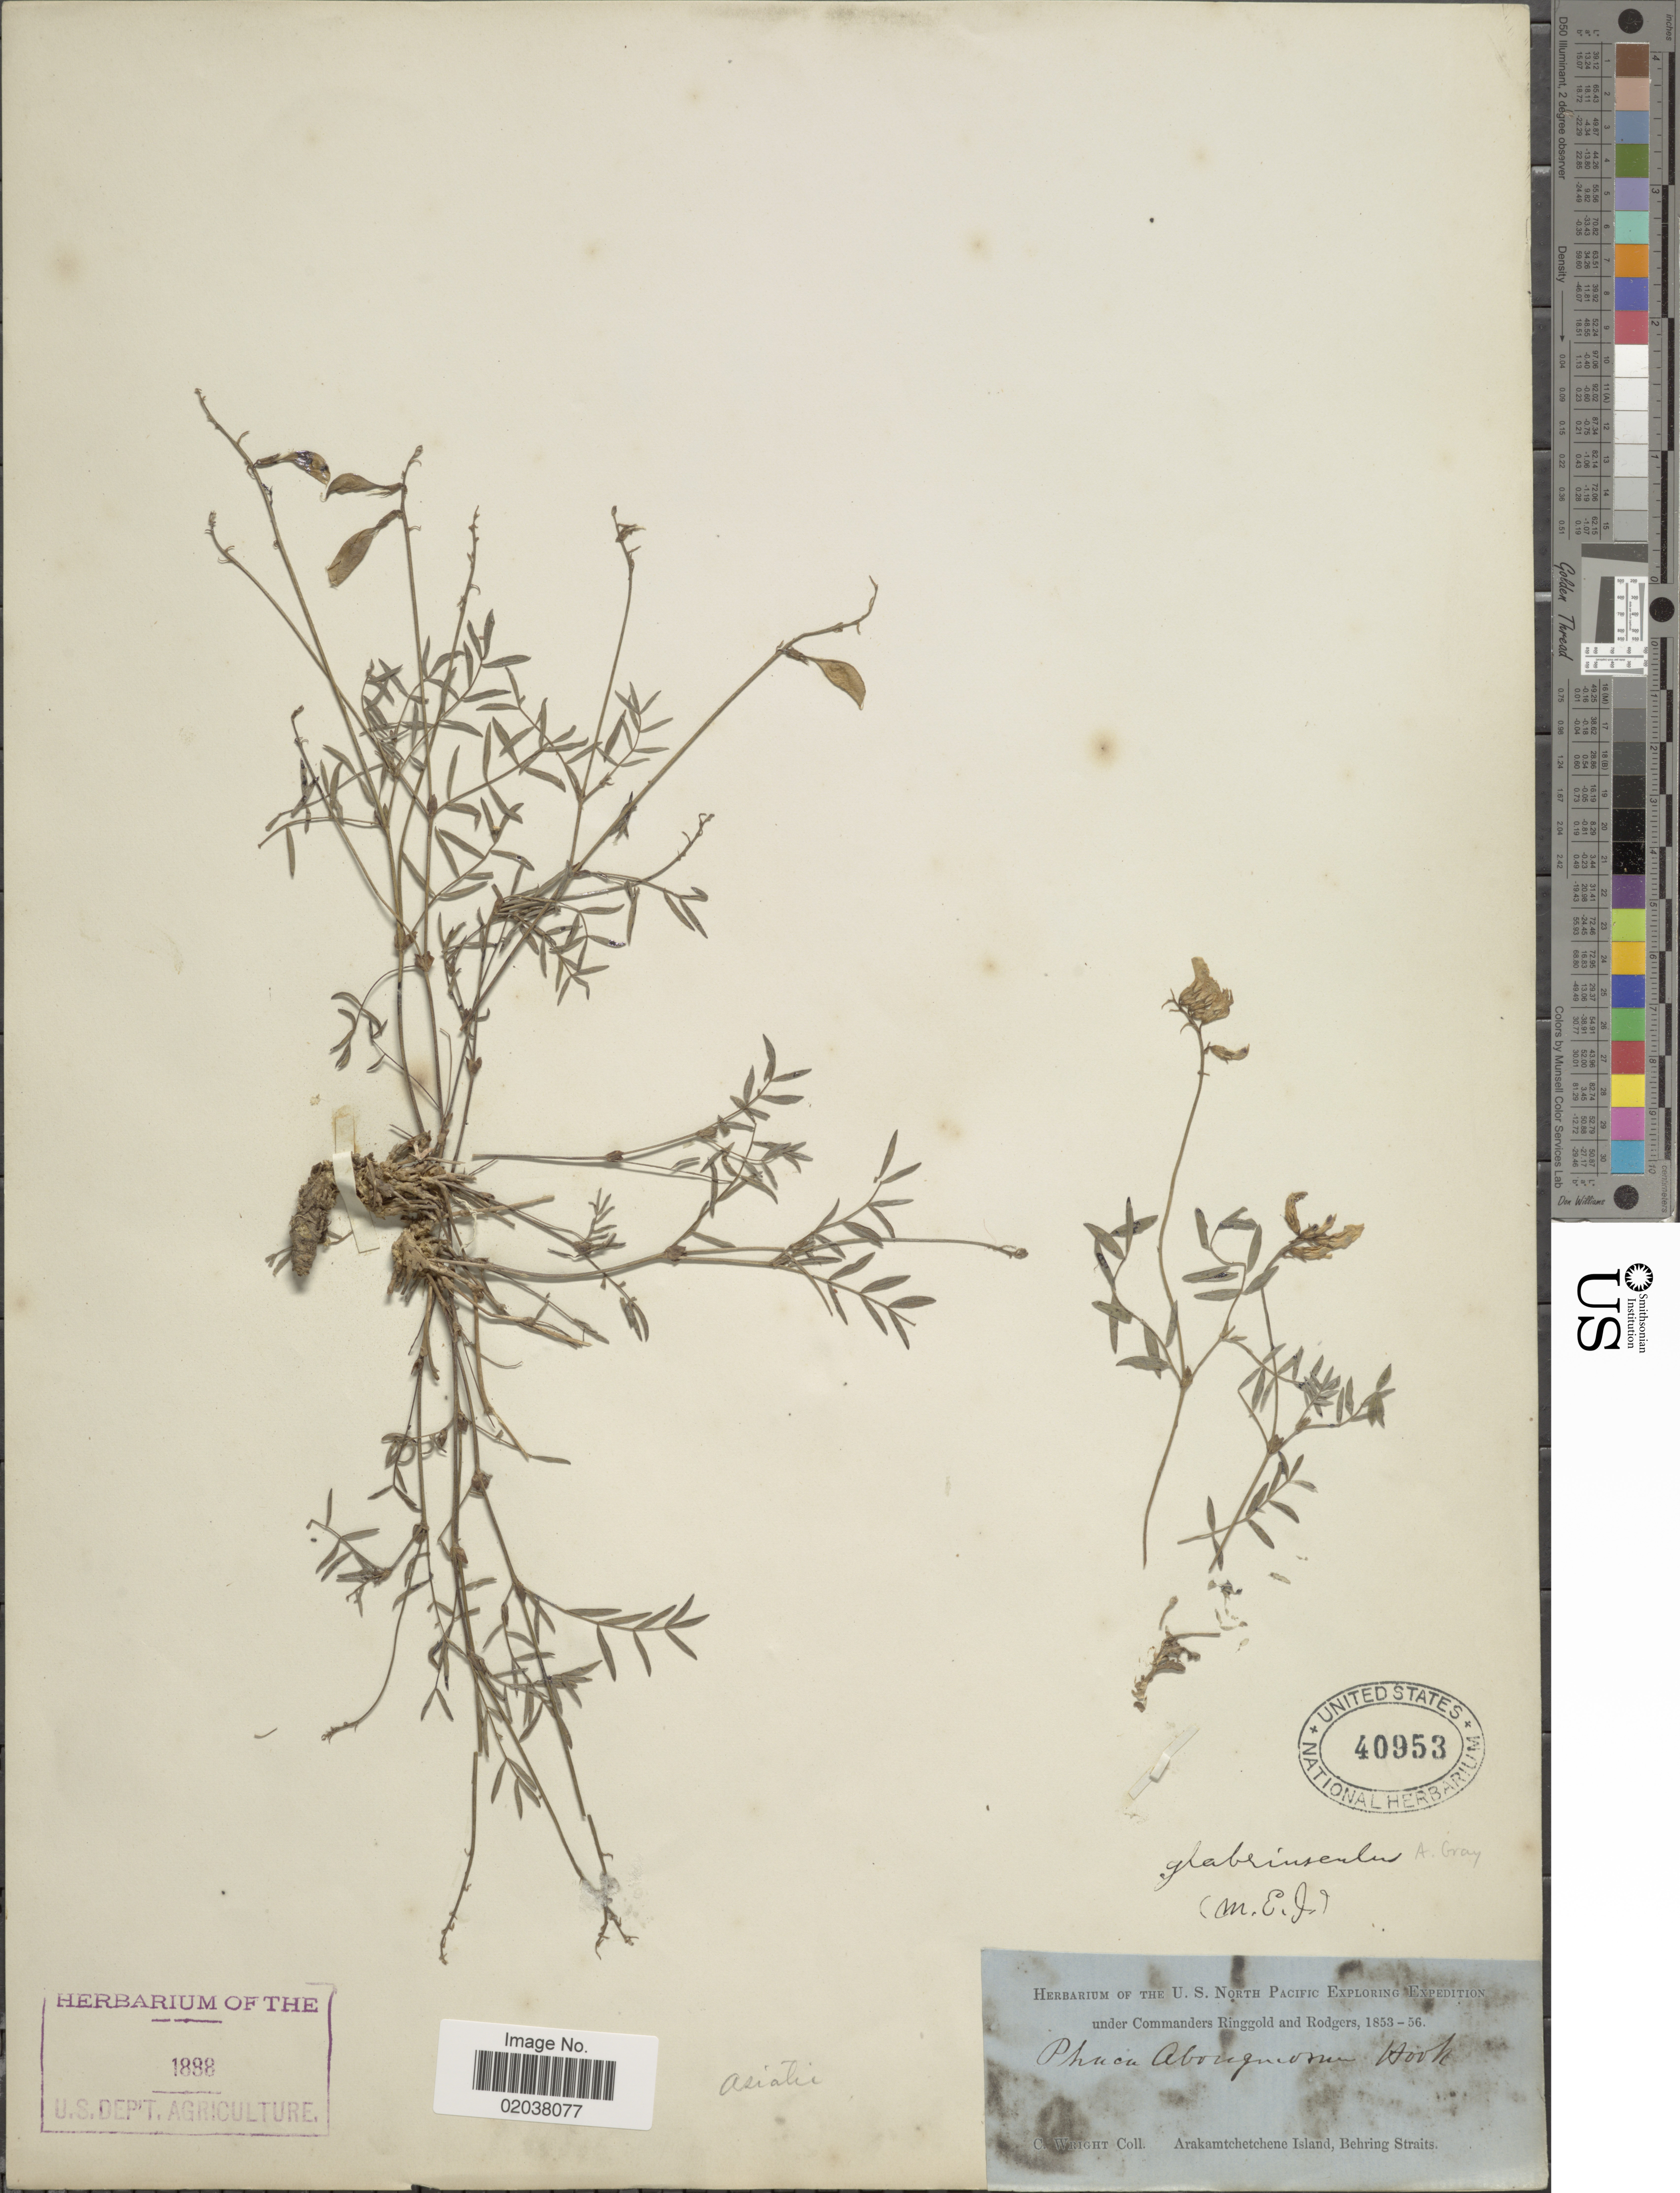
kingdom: Plantae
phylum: Tracheophyta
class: Magnoliopsida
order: Fabales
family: Fabaceae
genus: Astragalus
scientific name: Astragalus glabriusculus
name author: (Hook.) A. Gray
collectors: C. Wright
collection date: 1853/1856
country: Russian Federation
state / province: Chukotka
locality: Arakamtchetchene Island, Behring Straits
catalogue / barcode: US 40953